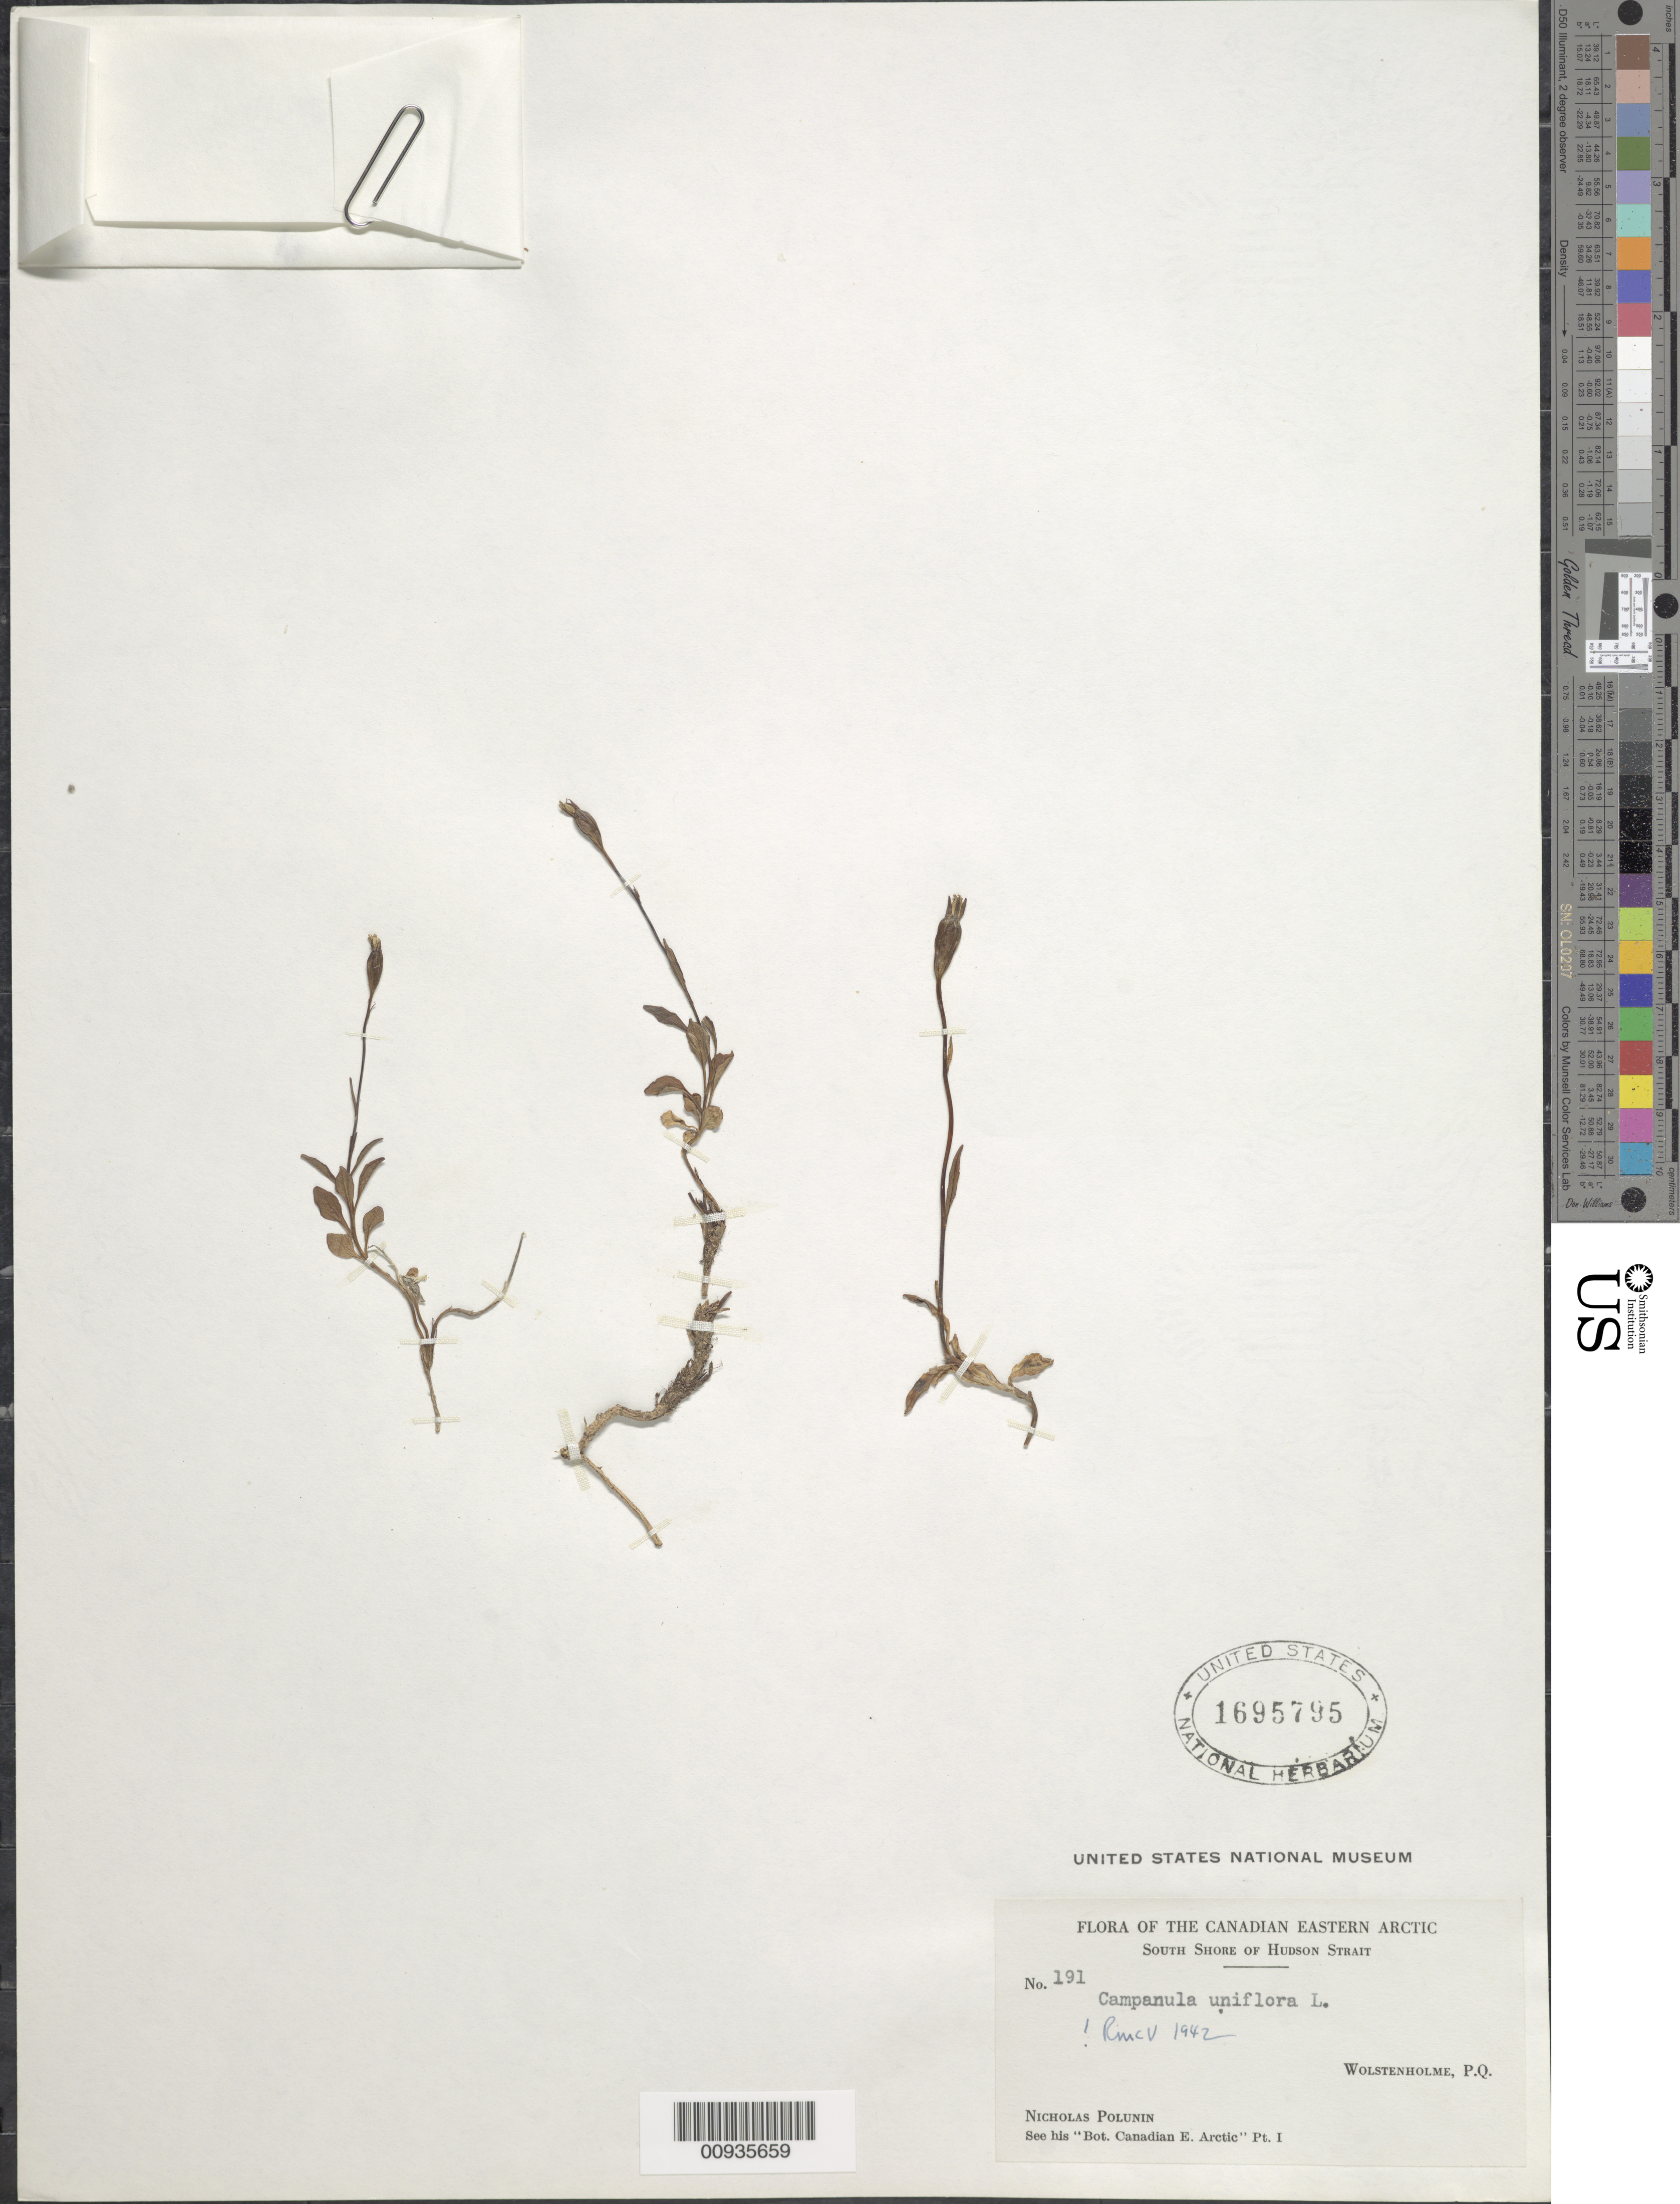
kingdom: Plantae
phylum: Tracheophyta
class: Magnoliopsida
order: Asterales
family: Campanulaceae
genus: Campanula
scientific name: Campanula uniflora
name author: L.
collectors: N. V. Polunin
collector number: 191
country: Canada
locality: South shore of Hudson Strait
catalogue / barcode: US 1695795